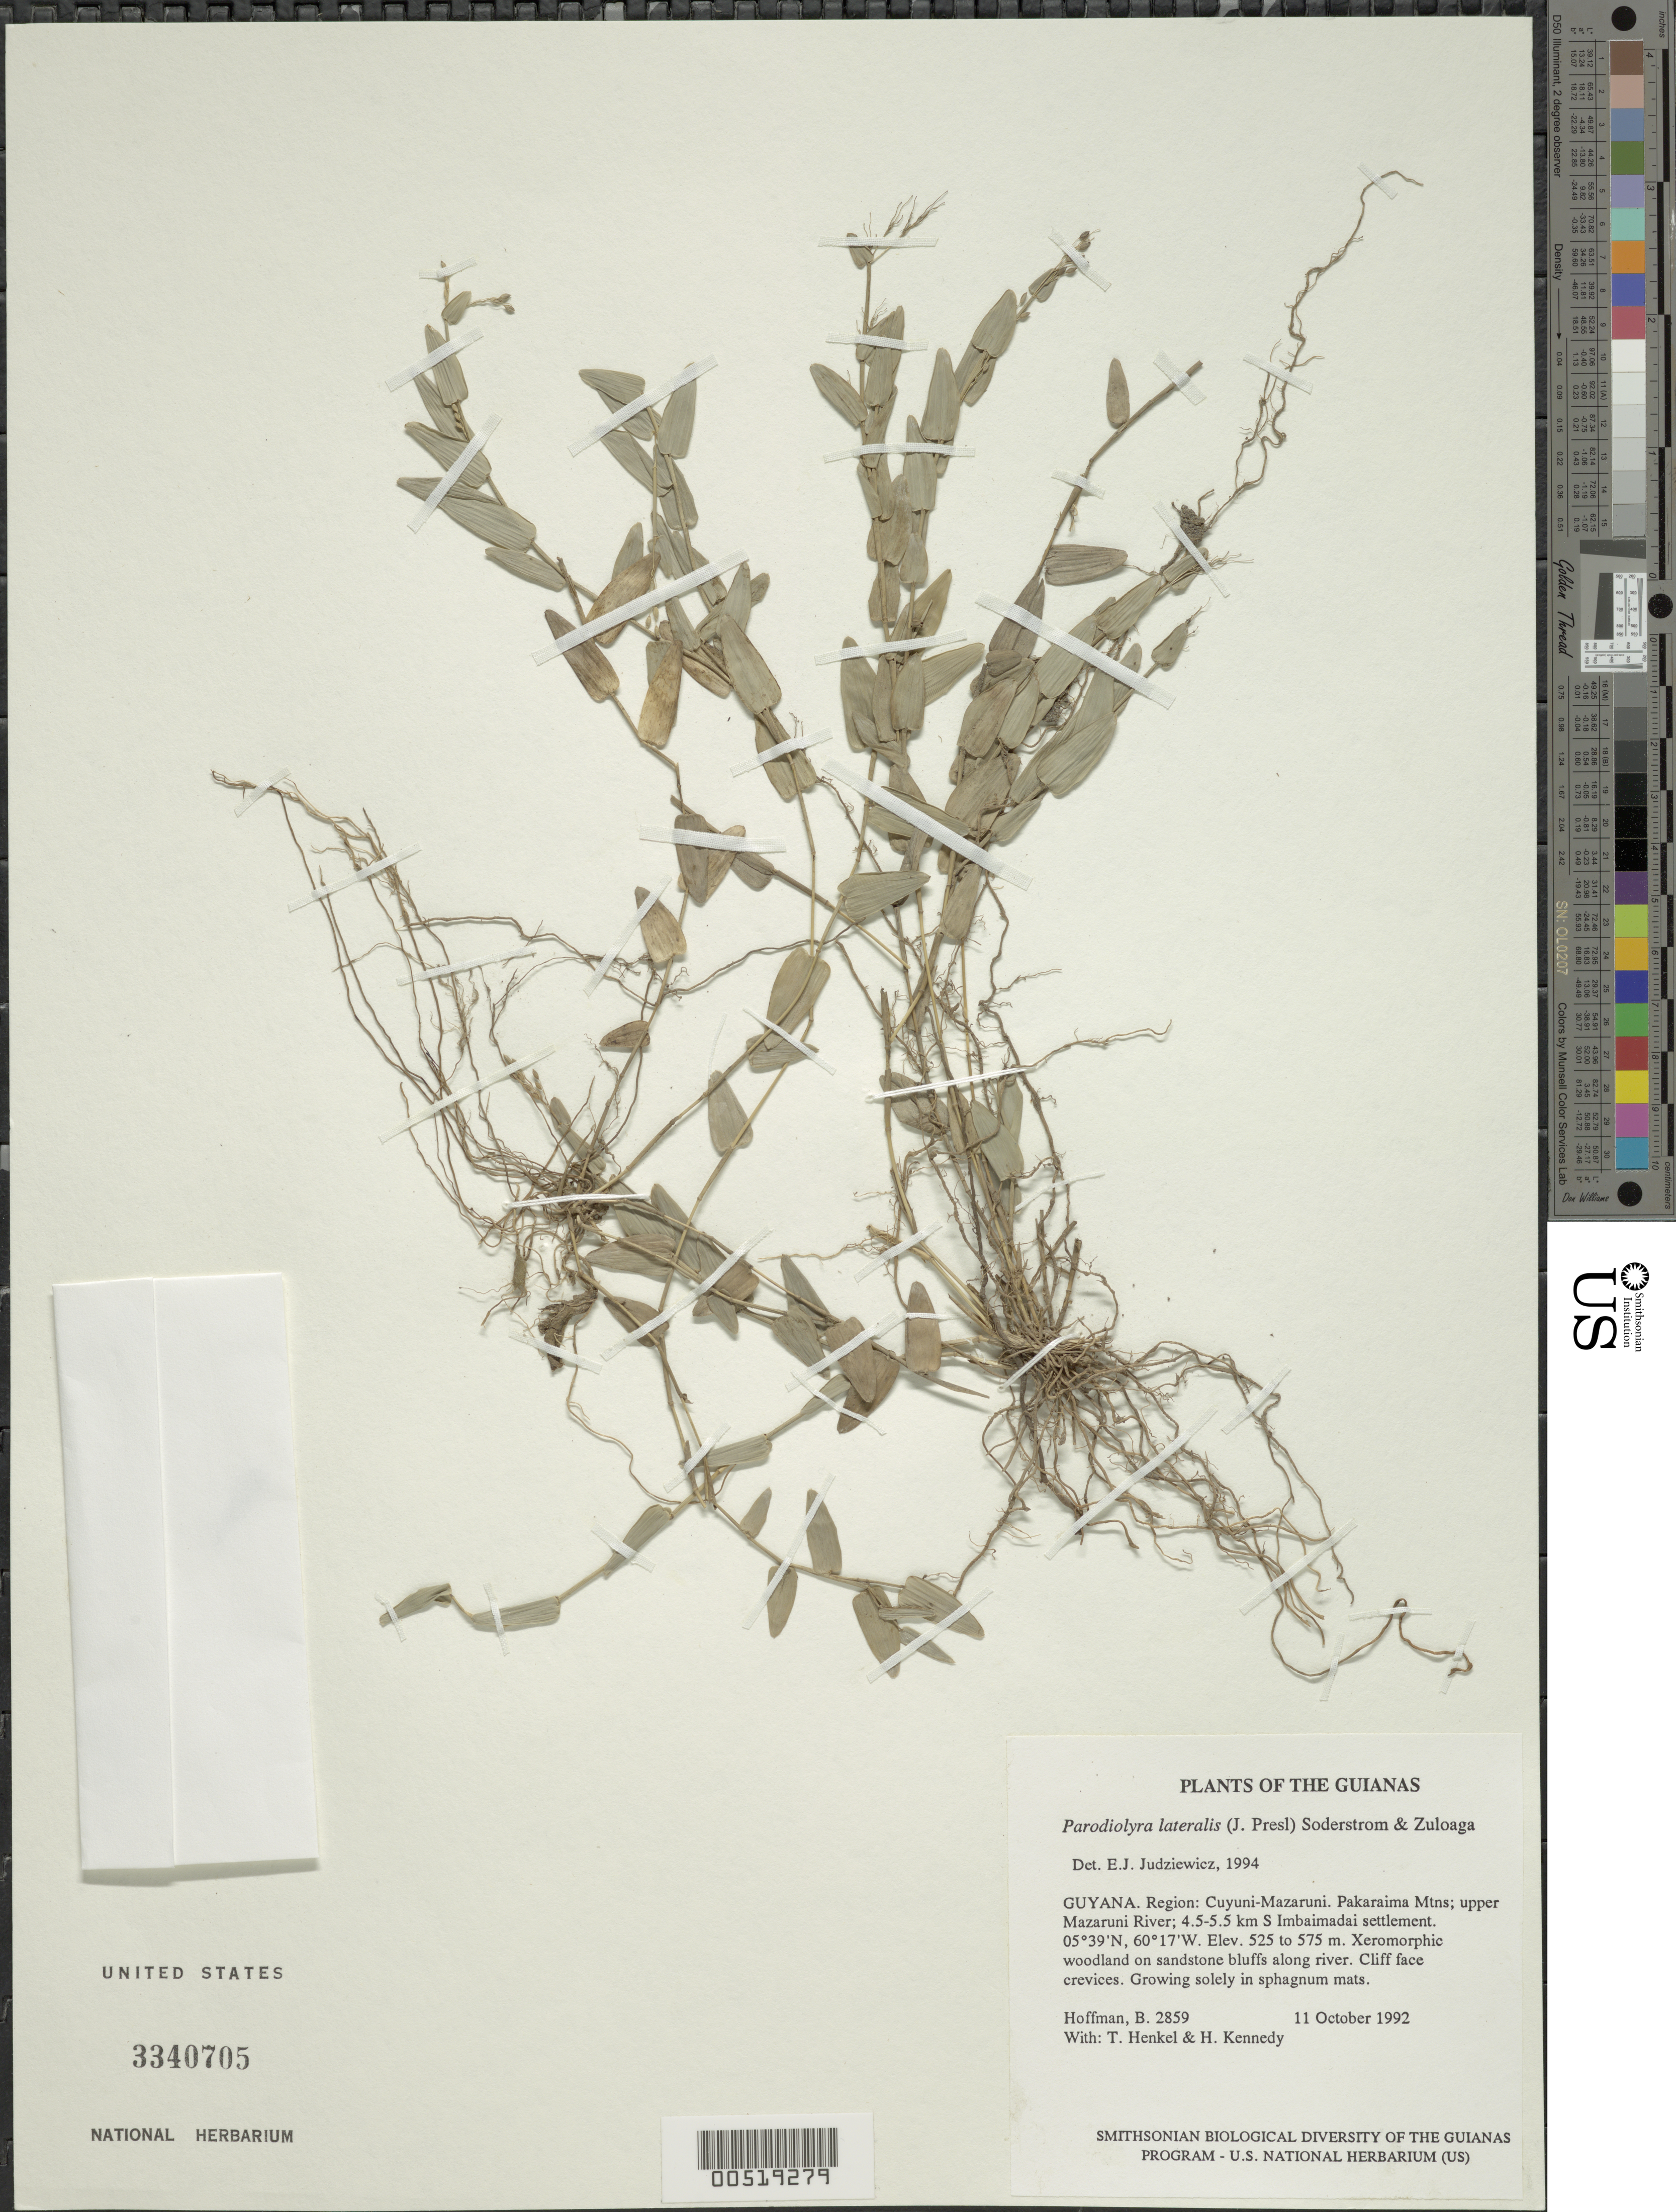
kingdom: Plantae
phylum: Tracheophyta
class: Liliopsida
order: Poales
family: Poaceae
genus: Parodiolyra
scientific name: Parodiolyra lateralis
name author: (J. Presl ex Nees) Soderstr. & Zuloaga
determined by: Judziewicz, E. J.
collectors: B. Hoffman, T. Henkel & H. Kennedy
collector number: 2859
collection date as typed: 11 October 1992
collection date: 1992-10-11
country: Guyana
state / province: Cuyuni-Mazaruni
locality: Pakaraima Mountains; upper Mazaruni River; 4.5-5.5 km S of Imbaimadai settlement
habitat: Xeromorphic woodland on sandstone bluffs along river. Cliff face crevices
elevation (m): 525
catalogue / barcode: US 3340705